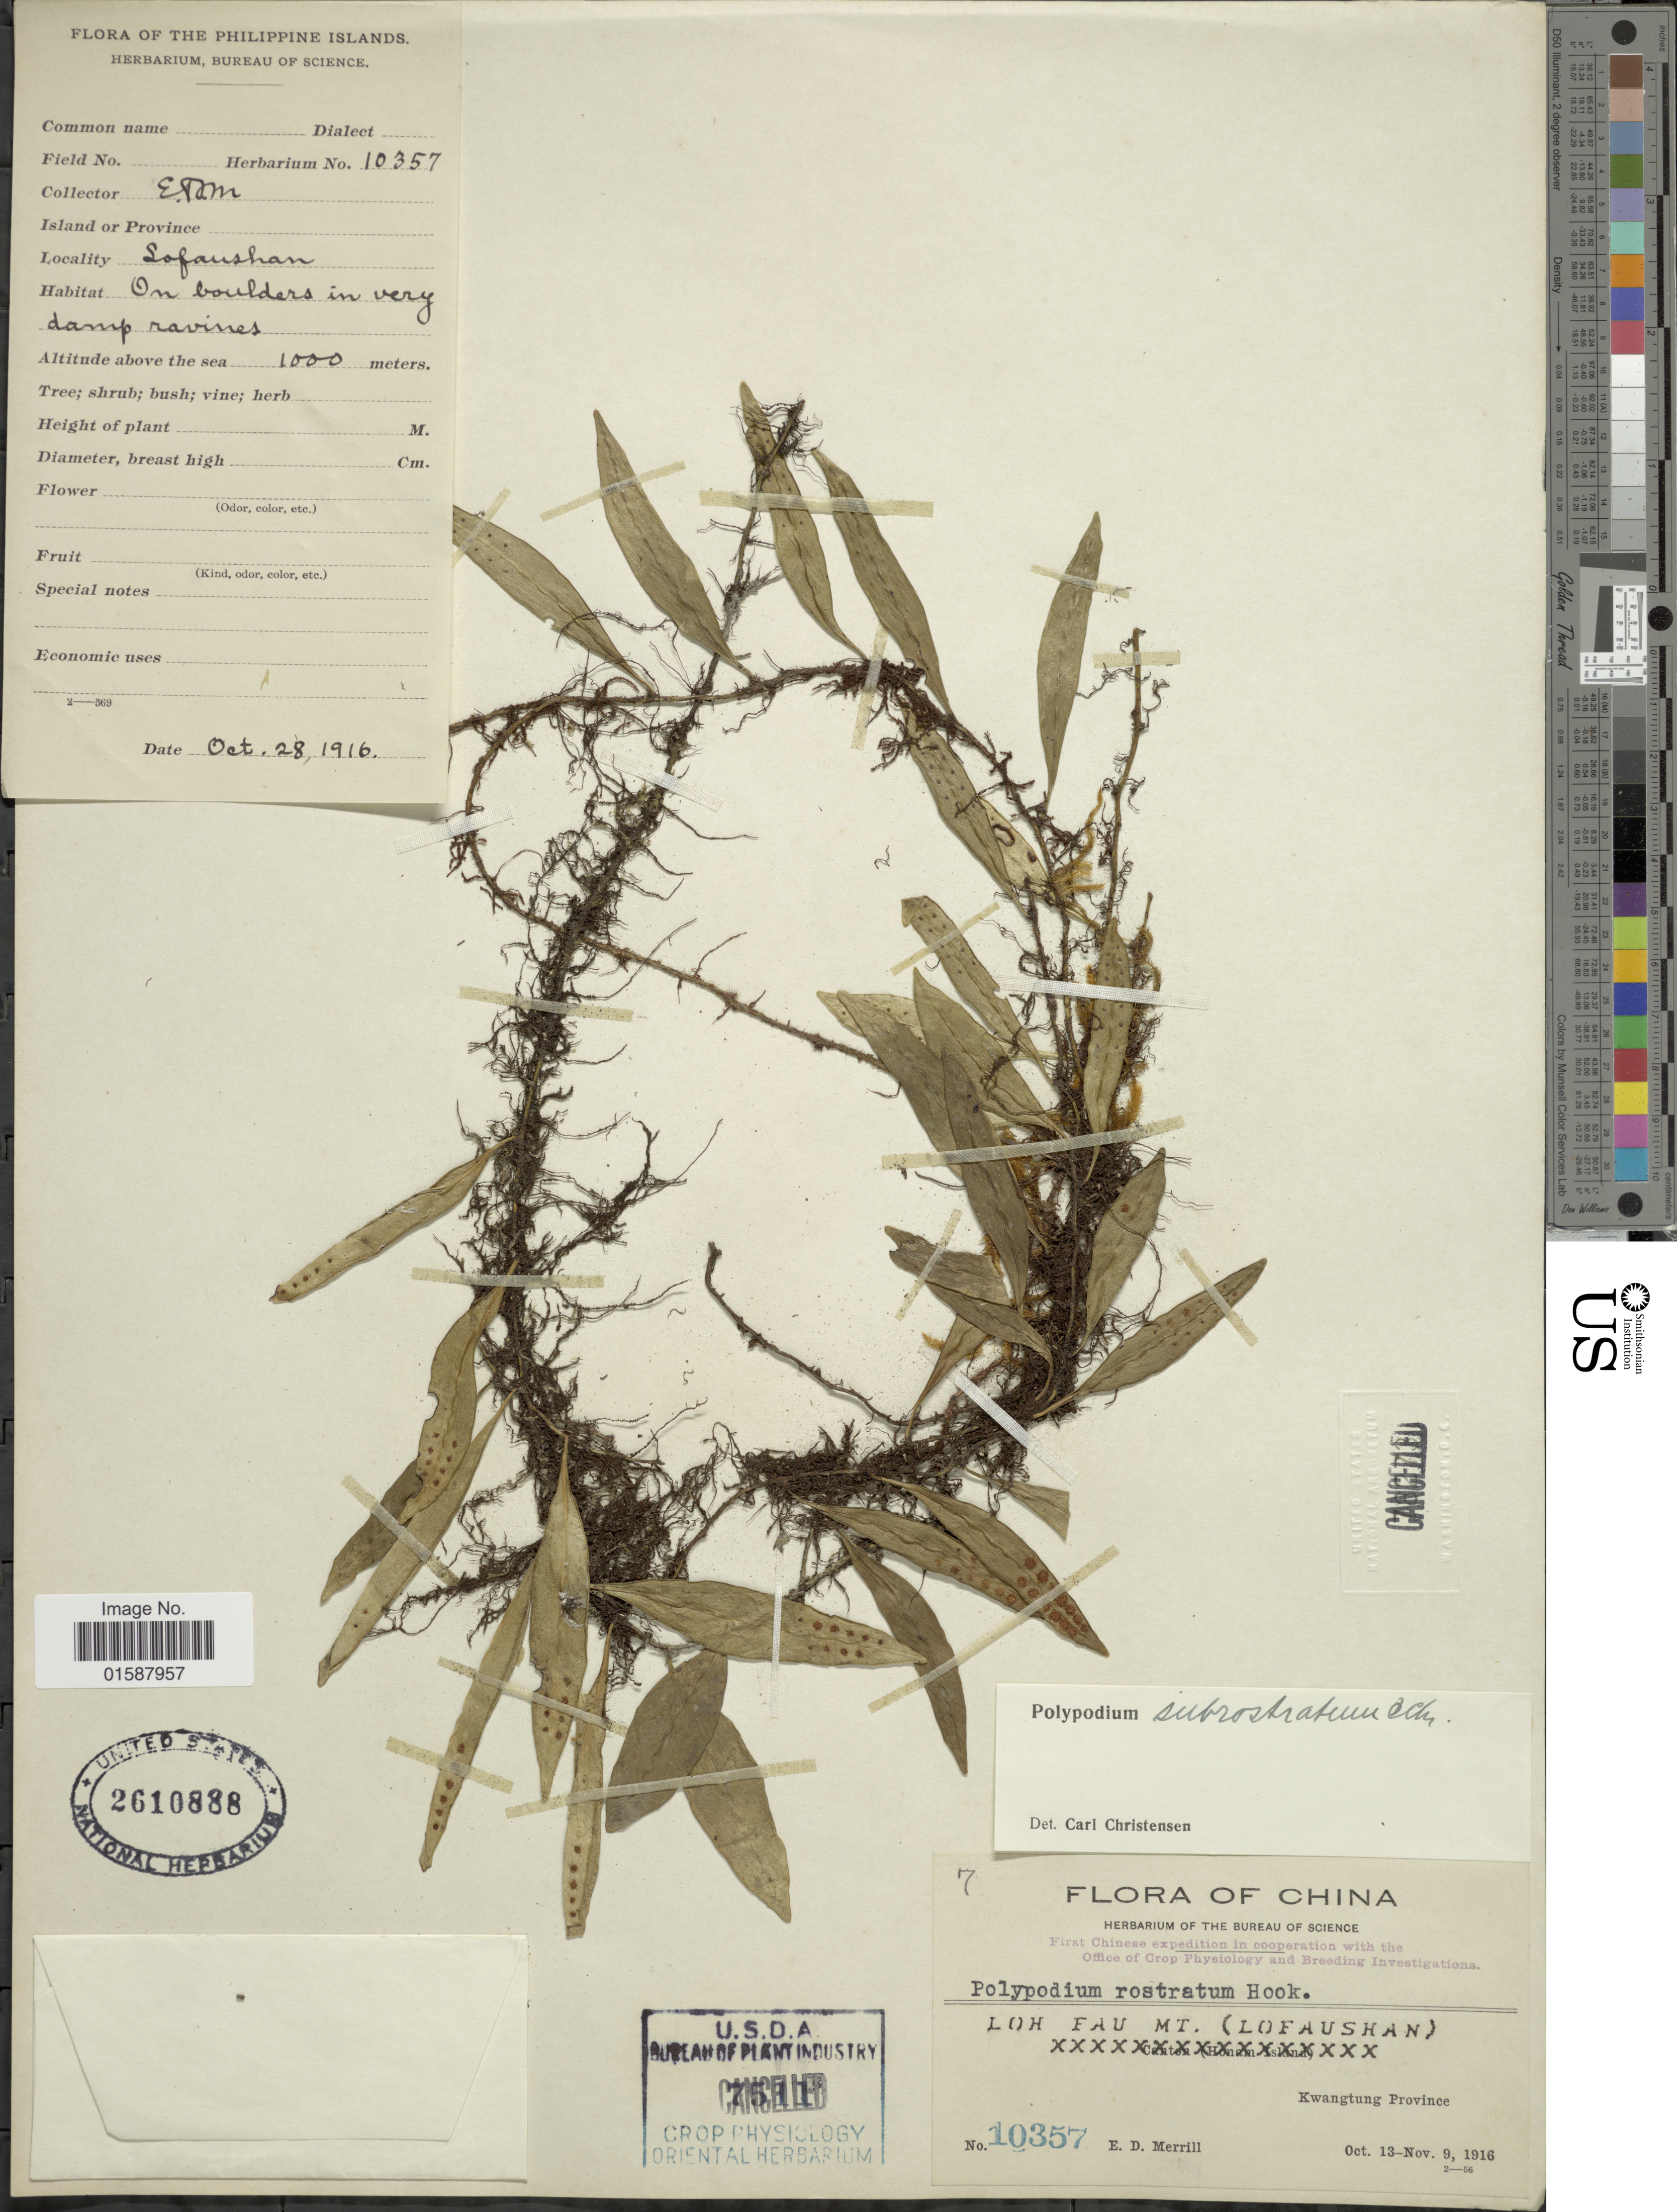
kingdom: Plantae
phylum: Tracheophyta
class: Polypodiopsida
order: Polypodiales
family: Polypodiaceae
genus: Lepisorus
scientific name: Lepisorus subrostratus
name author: (C. Chr.) C. Chr. & Tardieu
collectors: E. D. Merrill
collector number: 10357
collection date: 1916-10-28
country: China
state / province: Guangdong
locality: Loh Fau Mt. (Lofaushan). Kwantung Province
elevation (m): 1000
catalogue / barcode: US 2610888